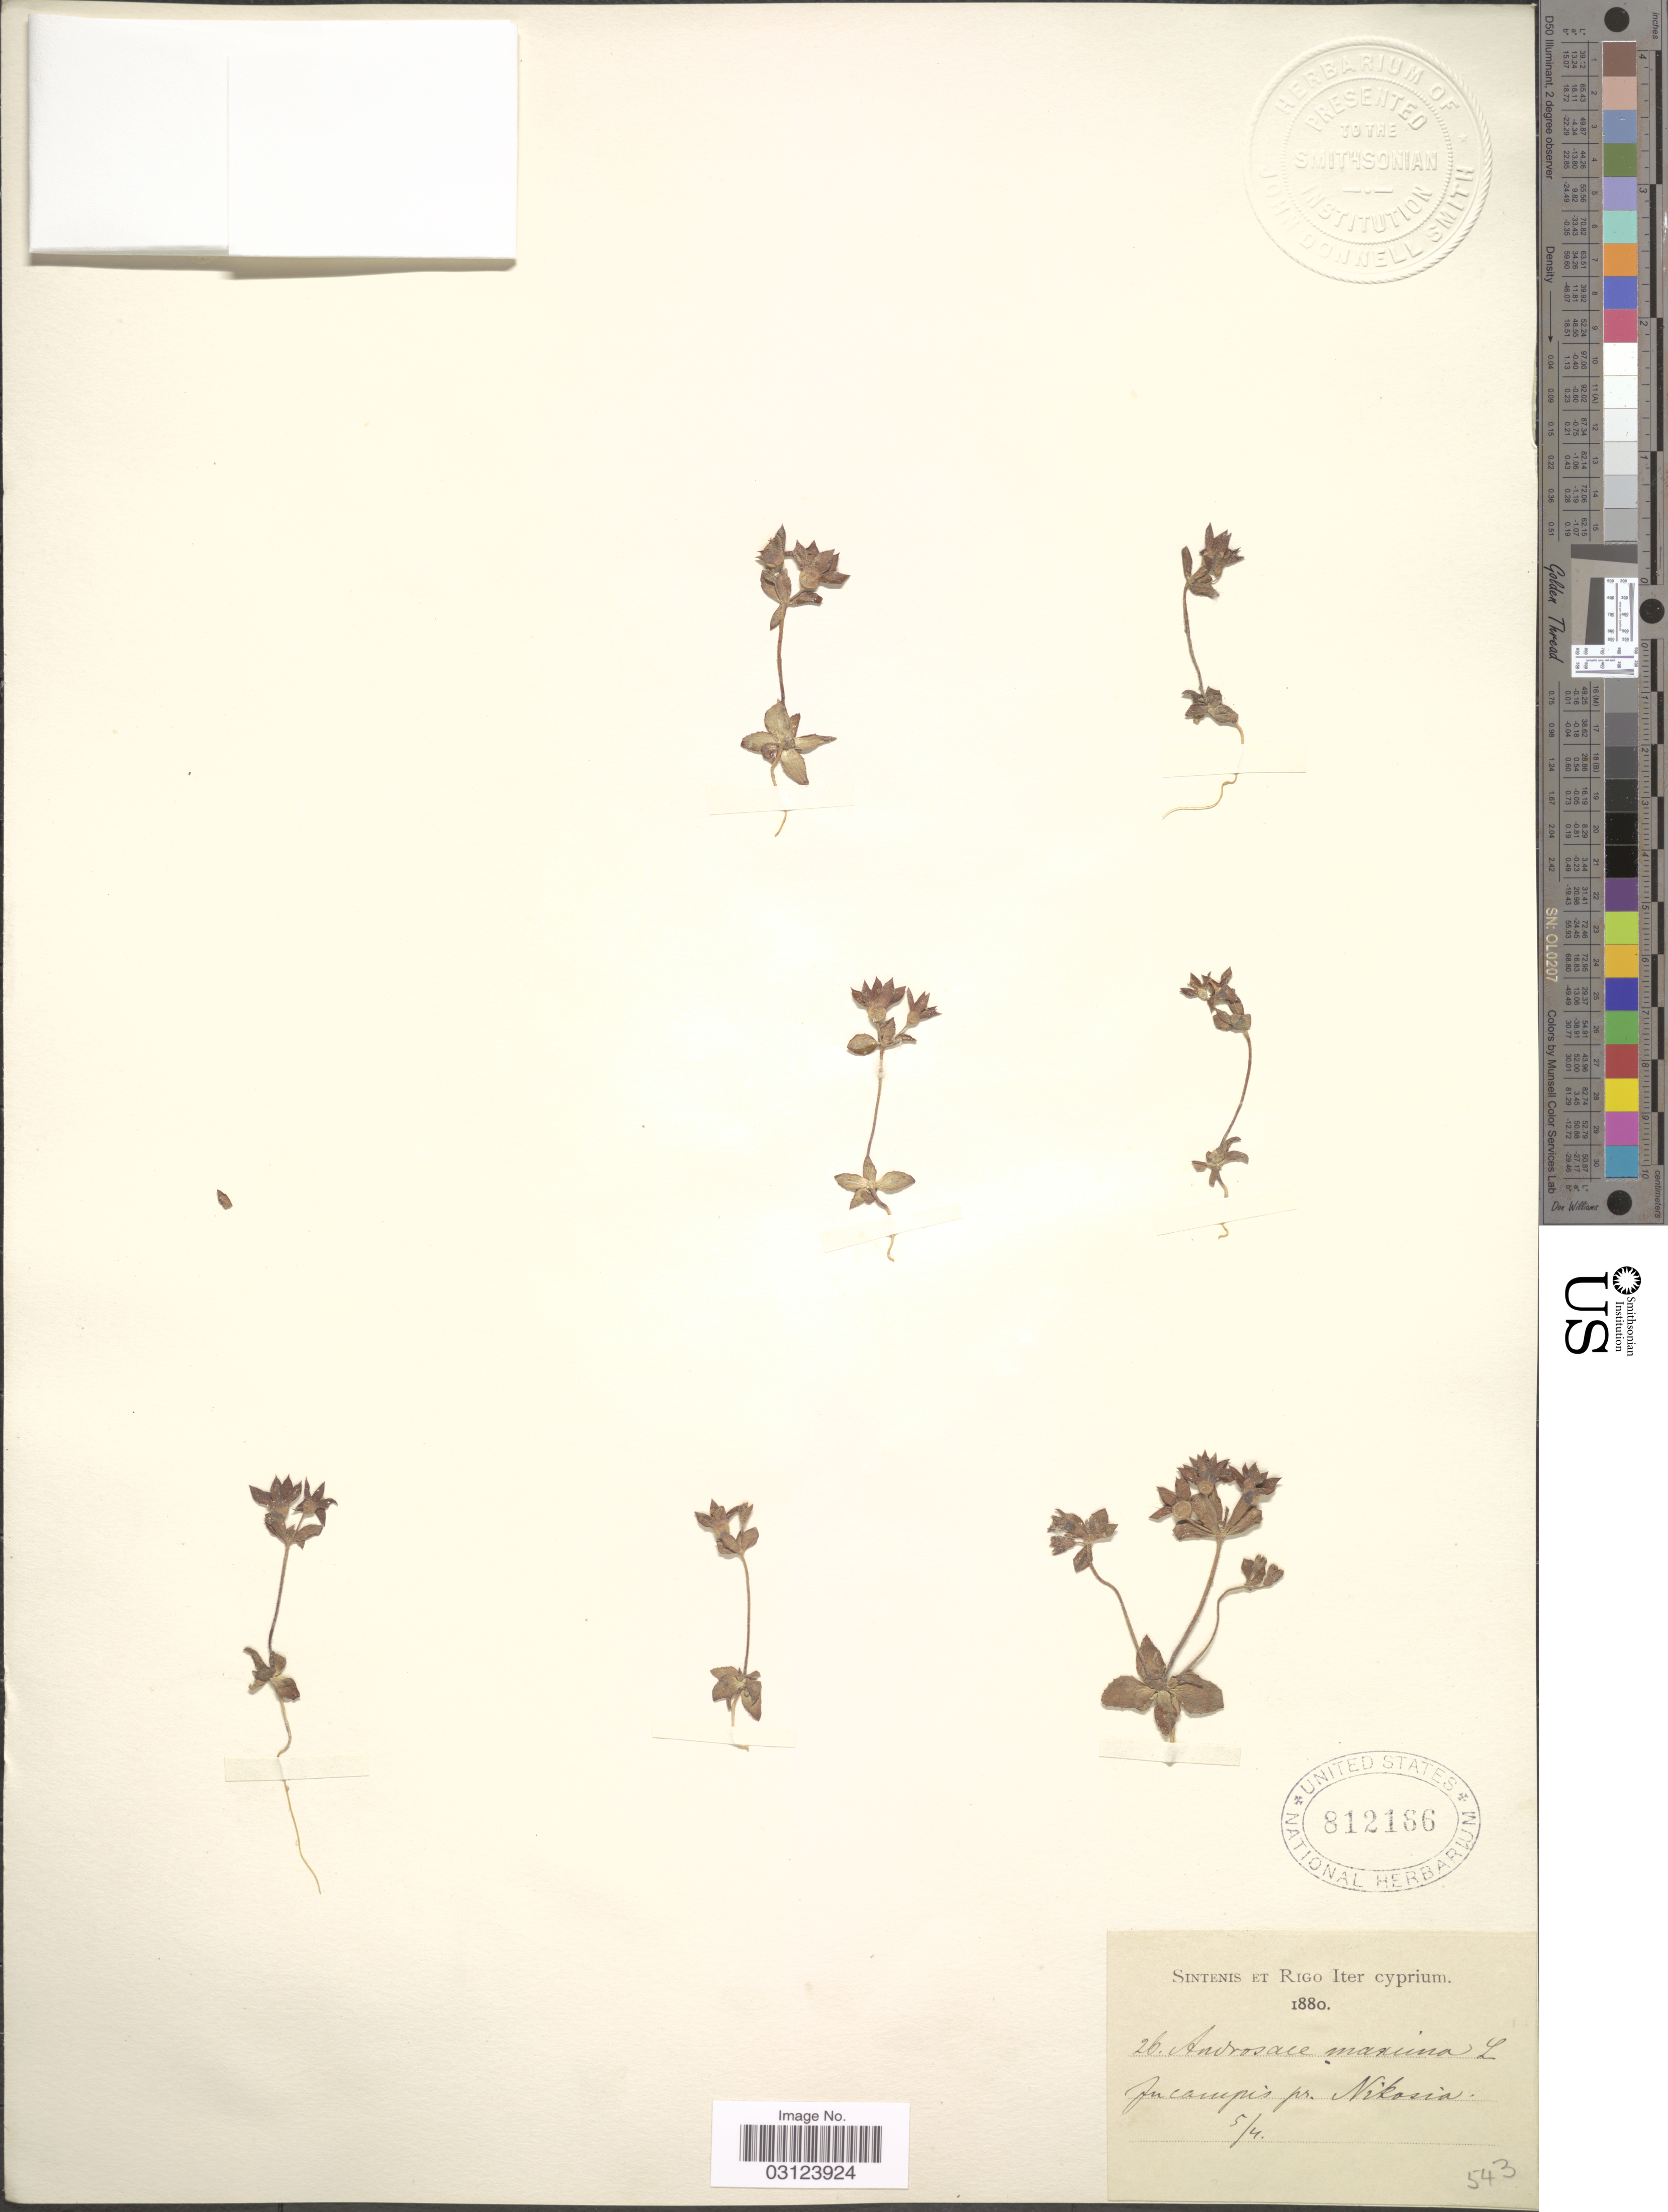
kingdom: Plantae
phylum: Tracheophyta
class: Magnoliopsida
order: Ericales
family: Primulaceae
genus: Androsace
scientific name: Androsace maxima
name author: L.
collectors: -. Sintenis & -- Rigo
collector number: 543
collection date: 1880-04-05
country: Cyprus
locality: Cyprium, In campis pr. Nikosia.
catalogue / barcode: US 812166